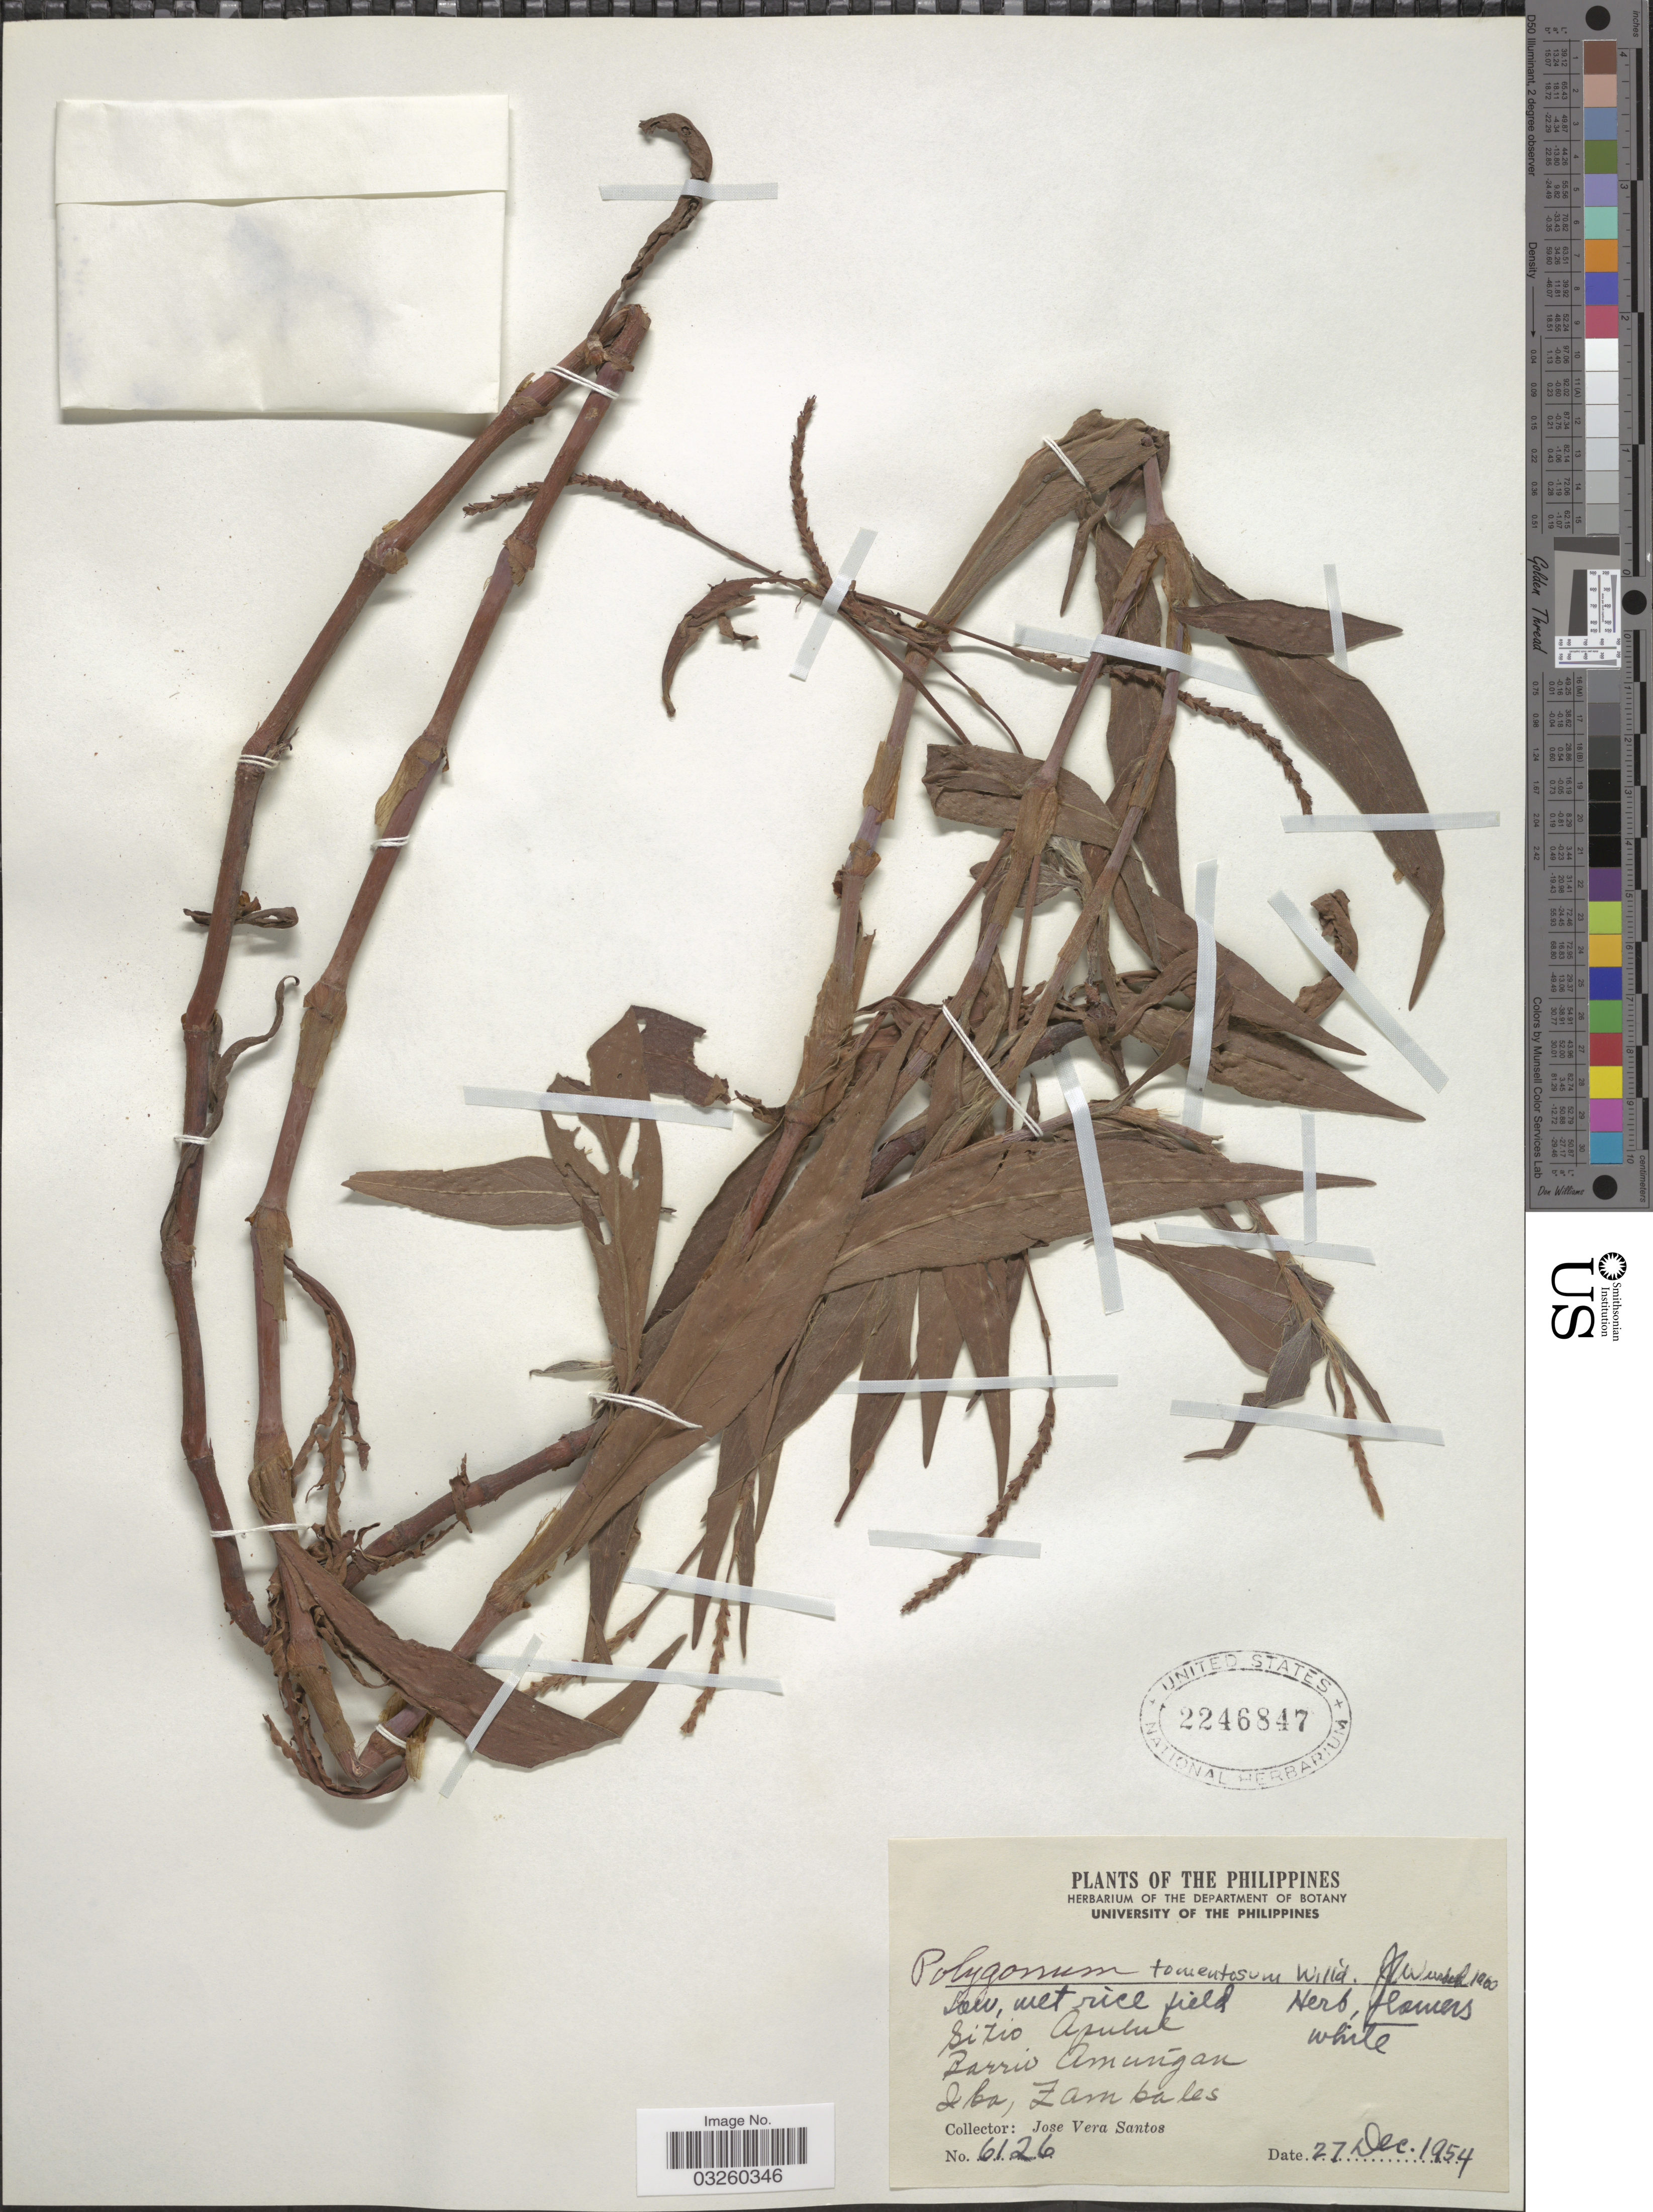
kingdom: Plantae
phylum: Tracheophyta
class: Magnoliopsida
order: Caryophyllales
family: Polygonaceae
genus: Polygonum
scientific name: Polygonum tomentosum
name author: Willd.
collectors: J. Santos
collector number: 6126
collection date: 1954-12-27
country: Philippines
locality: Sitio Apuluk . Barrio Amungan. Iba, Zambales.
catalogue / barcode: US 2246847